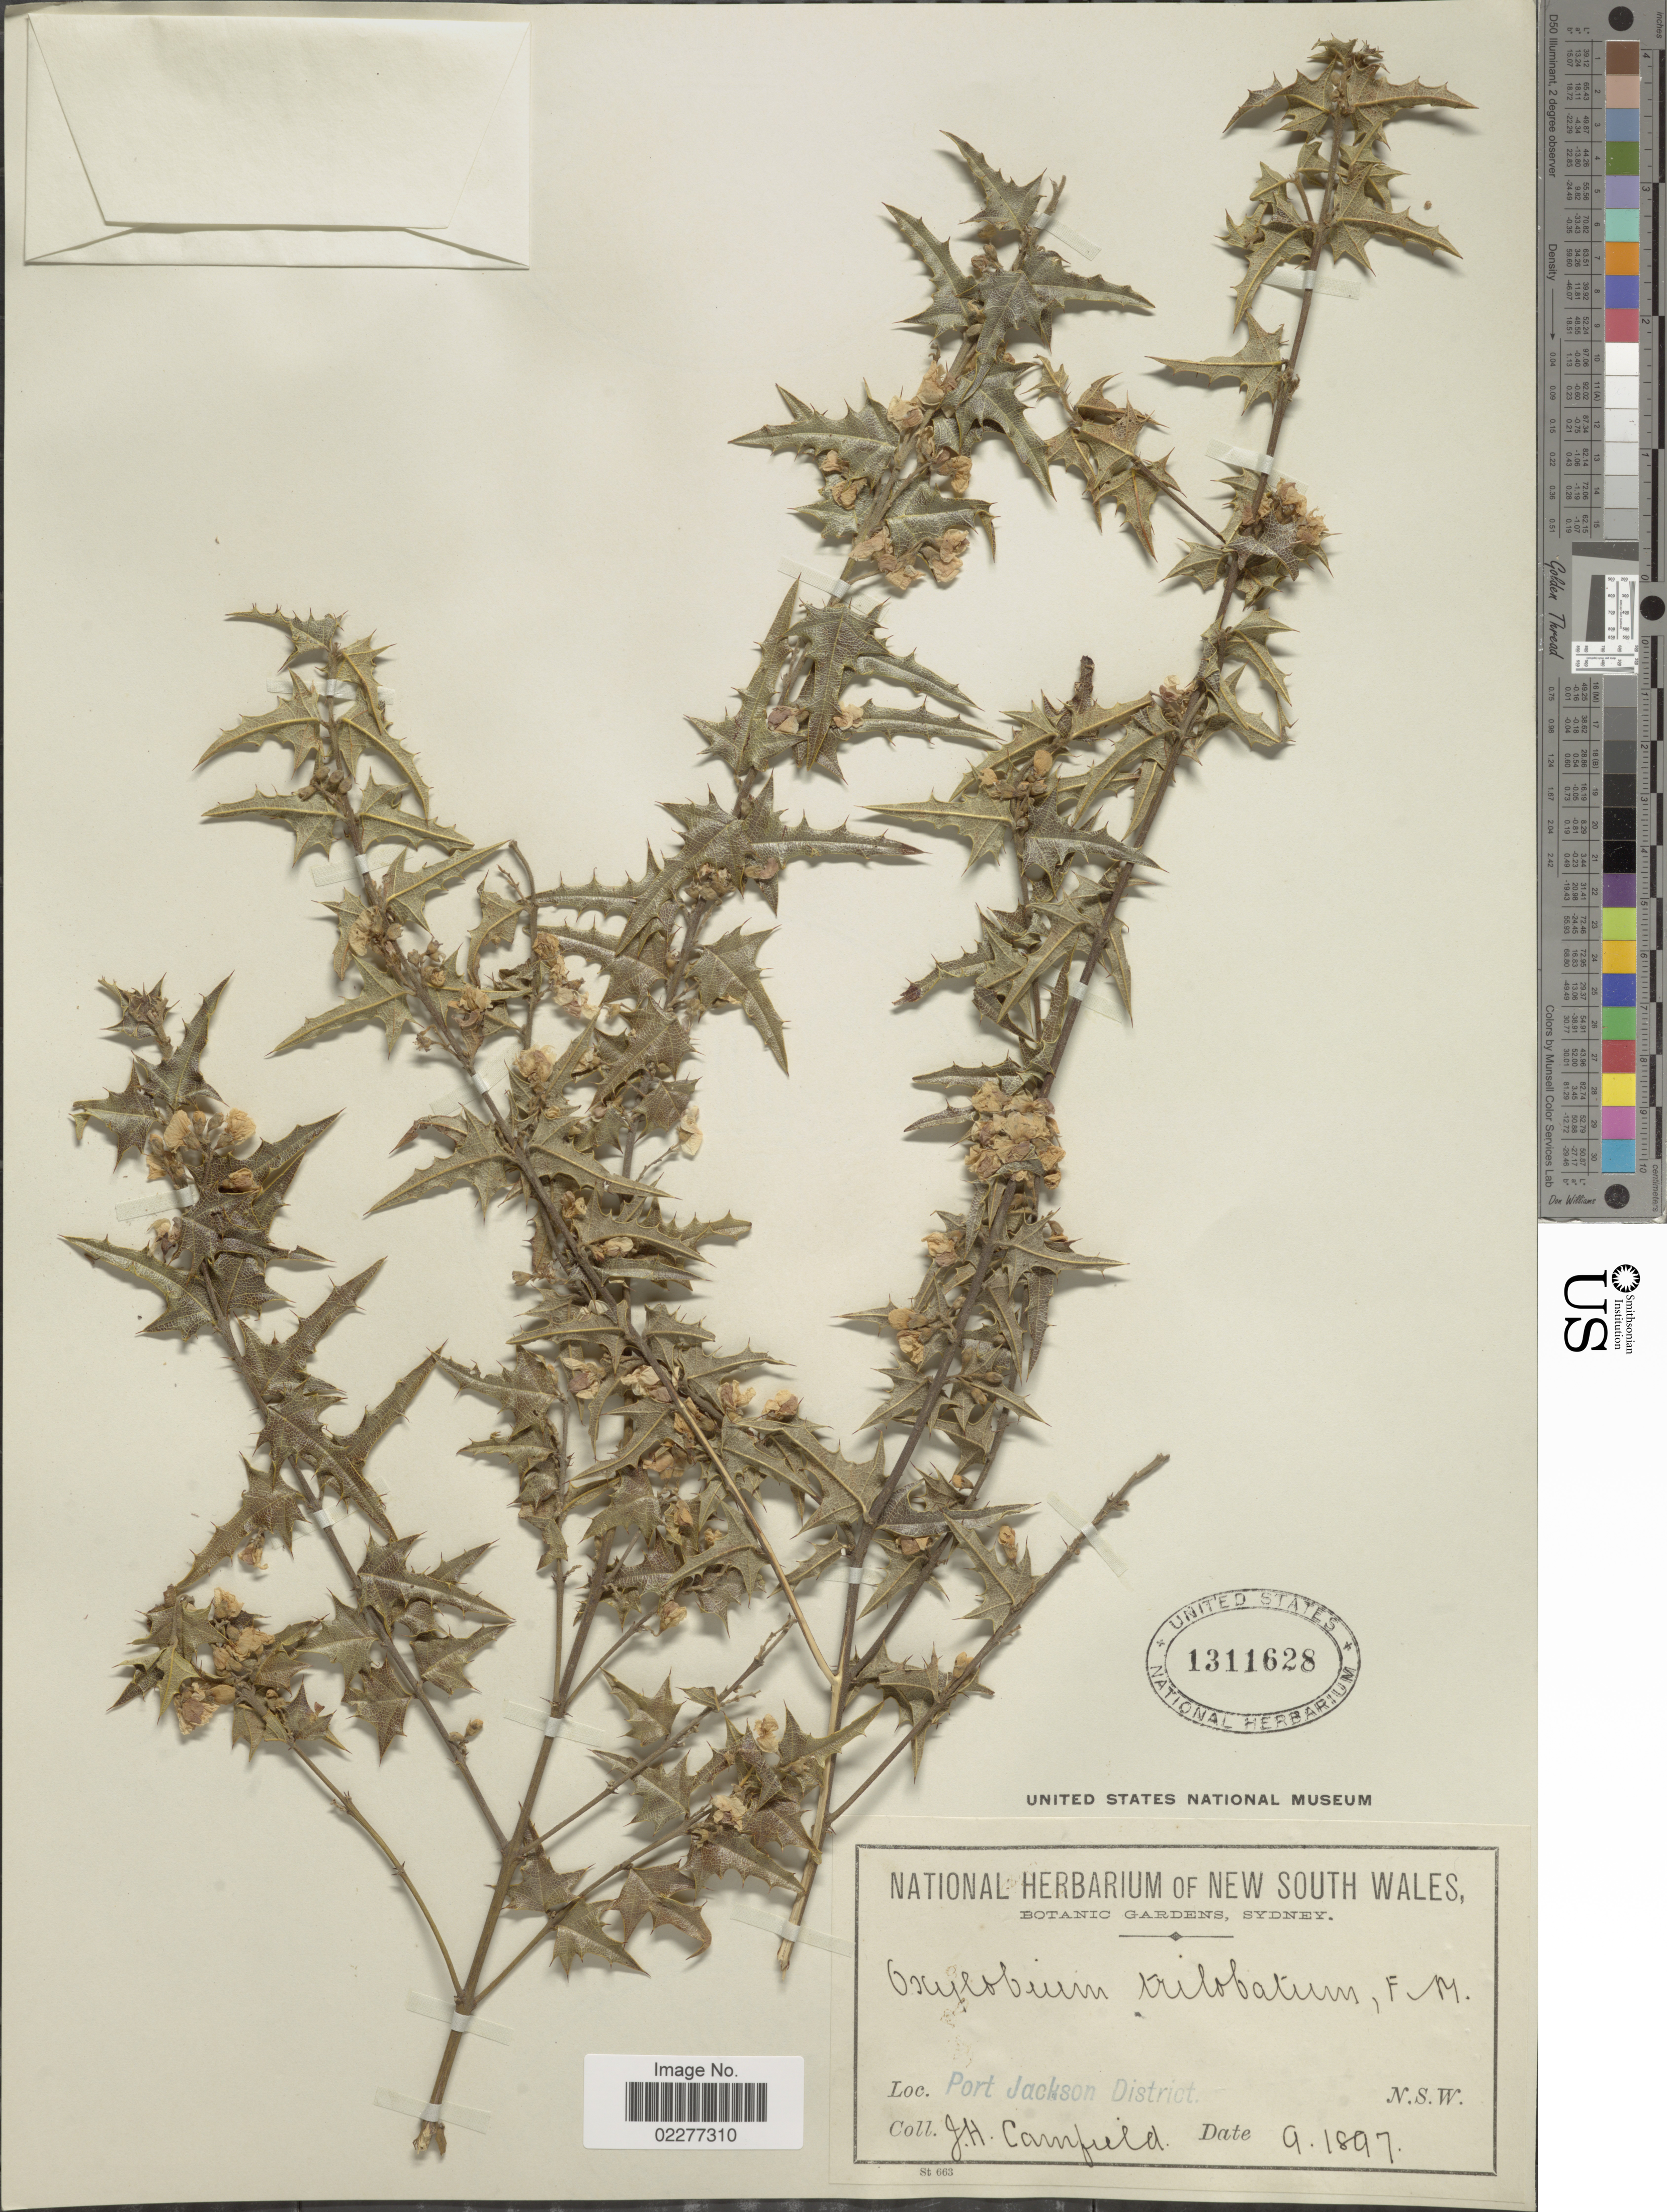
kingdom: Plantae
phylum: Tracheophyta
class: Magnoliopsida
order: Fabales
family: Fabaceae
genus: Oxylobium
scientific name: Oxylobium trilobatum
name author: Benth.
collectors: J. Camfield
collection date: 1897-09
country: Australia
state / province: New South Wales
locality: Port Jackson District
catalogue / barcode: US 1311628